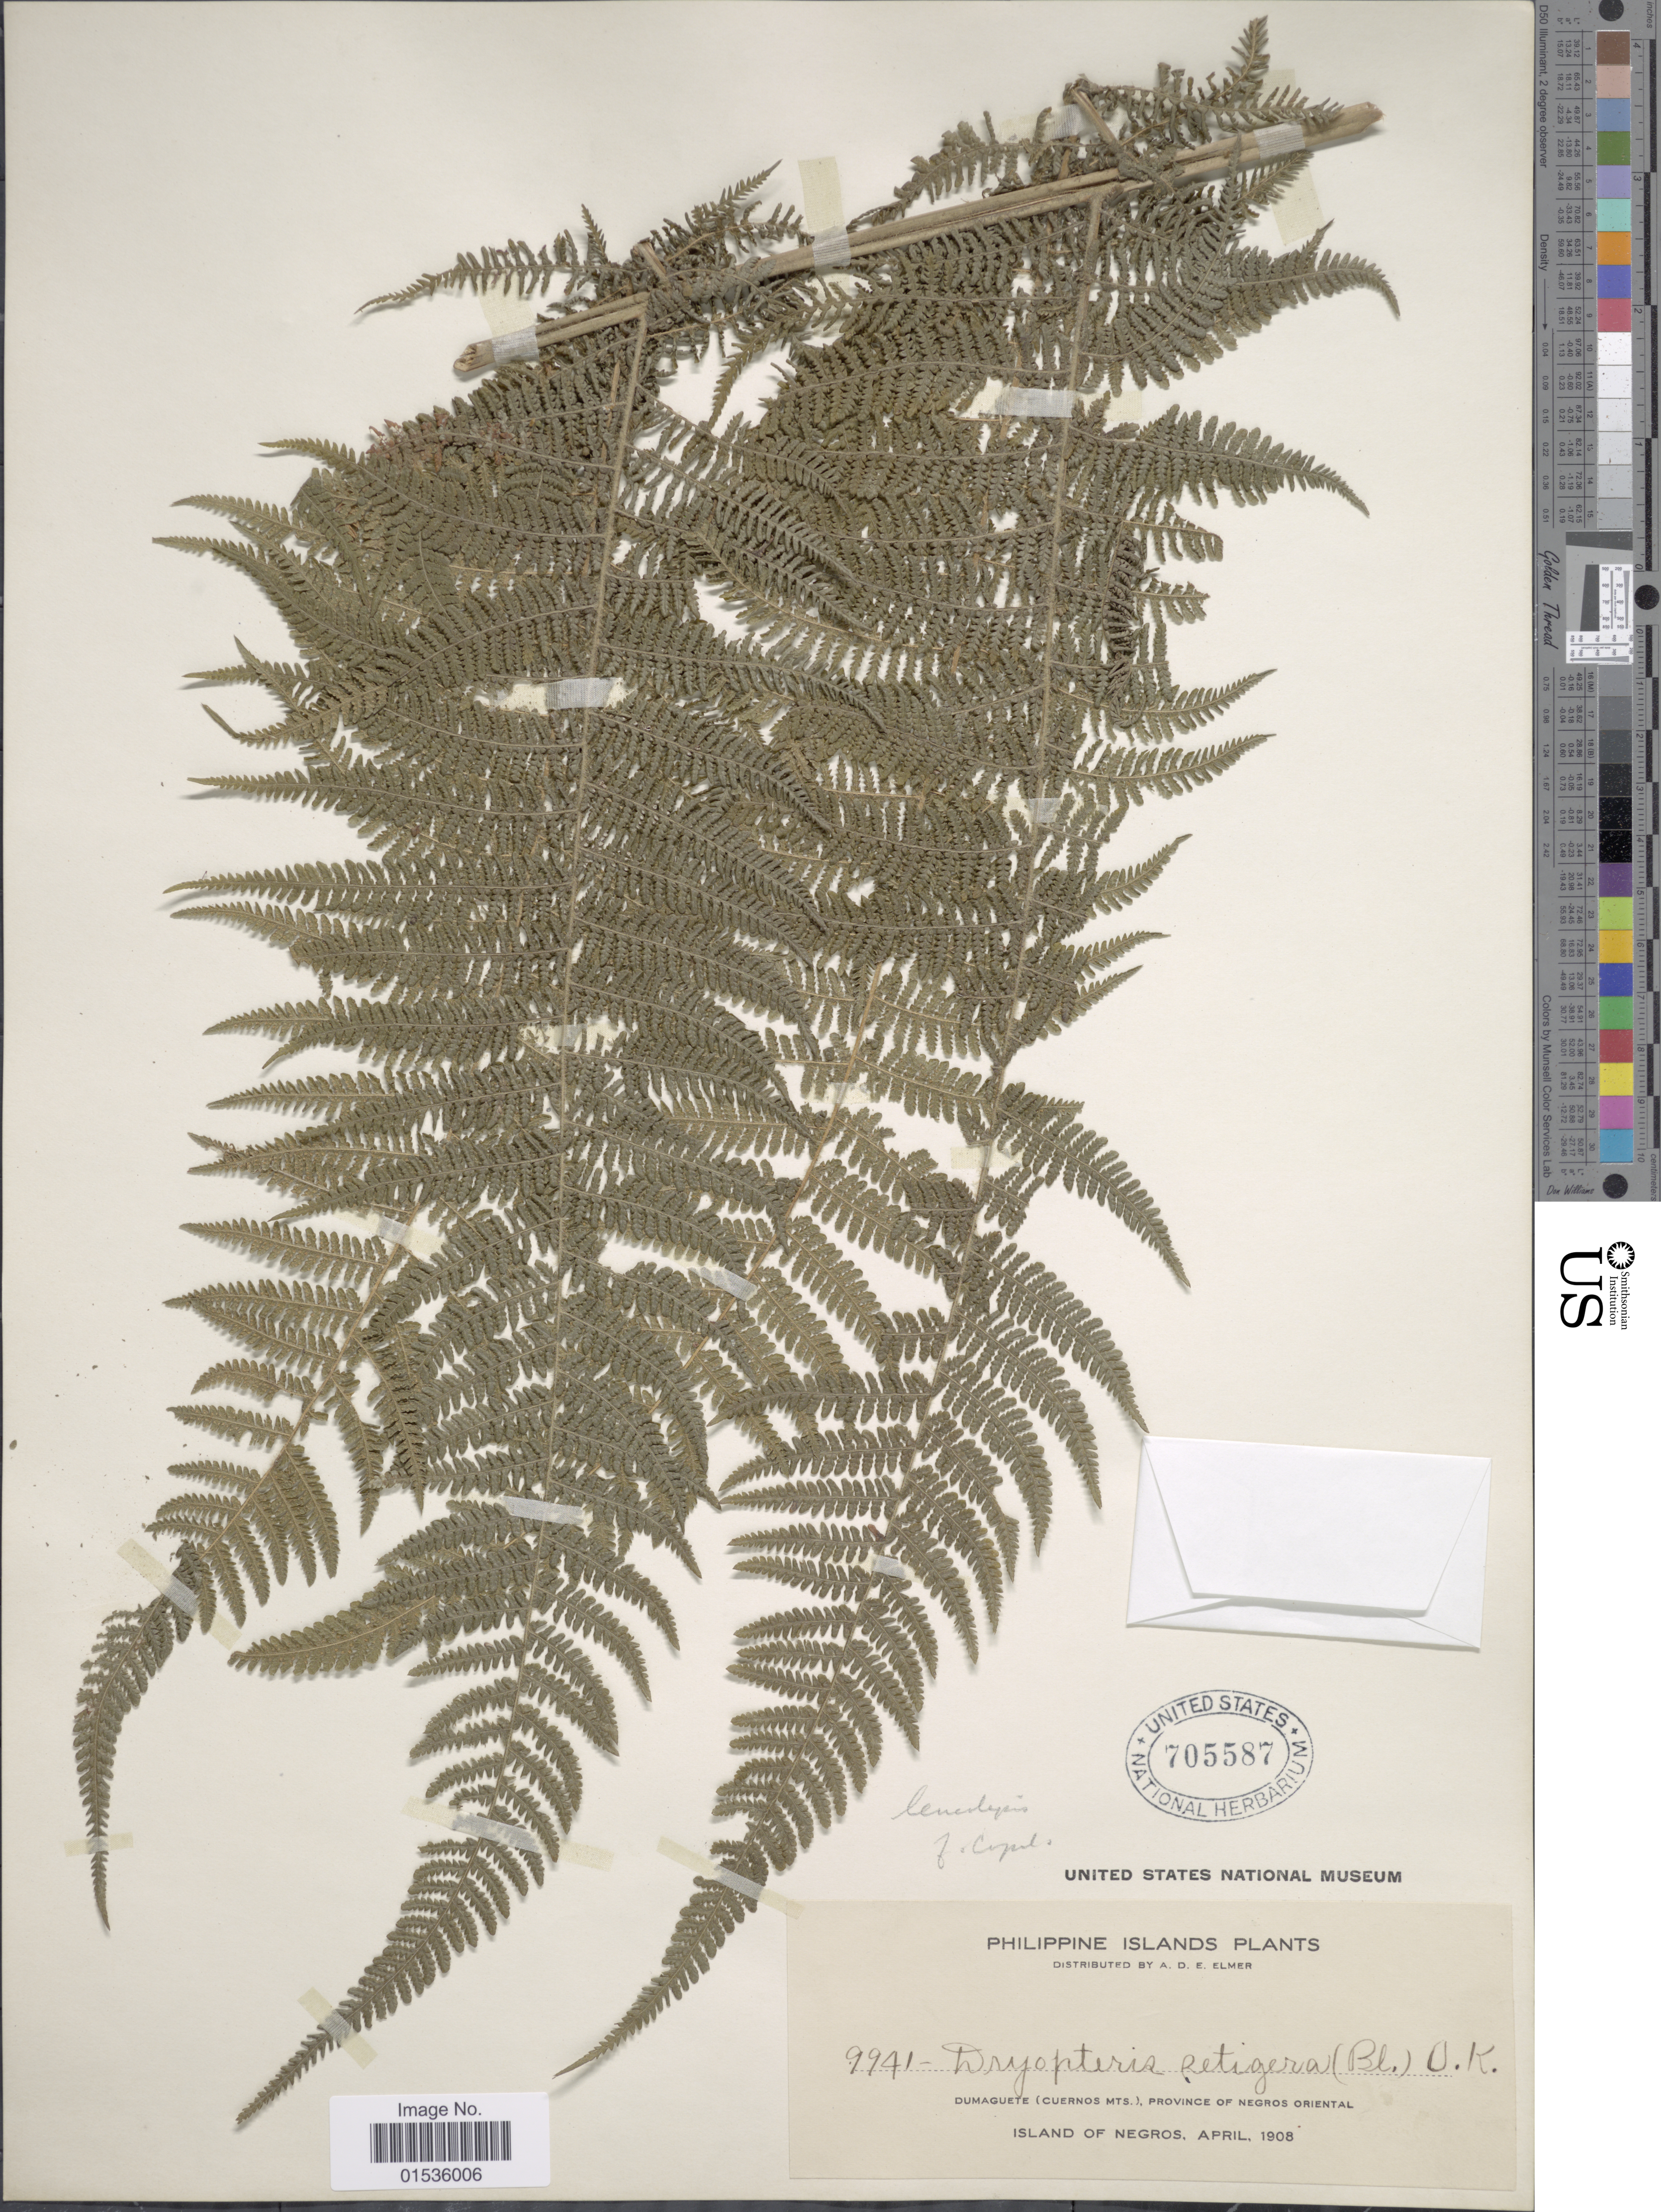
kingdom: Plantae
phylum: Tracheophyta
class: Polypodiopsida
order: Polypodiales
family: Thelypteridaceae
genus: Macrothelypteris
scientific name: Macrothelypteris polypodioides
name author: (Hook.) Holttum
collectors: A. D. E. Elmer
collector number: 9941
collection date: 1908-04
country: Philippines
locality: Philippine Islands. Dumaguete (Cuernos Mts.), Province of Negros oriental.Island of Negros.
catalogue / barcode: US 705587